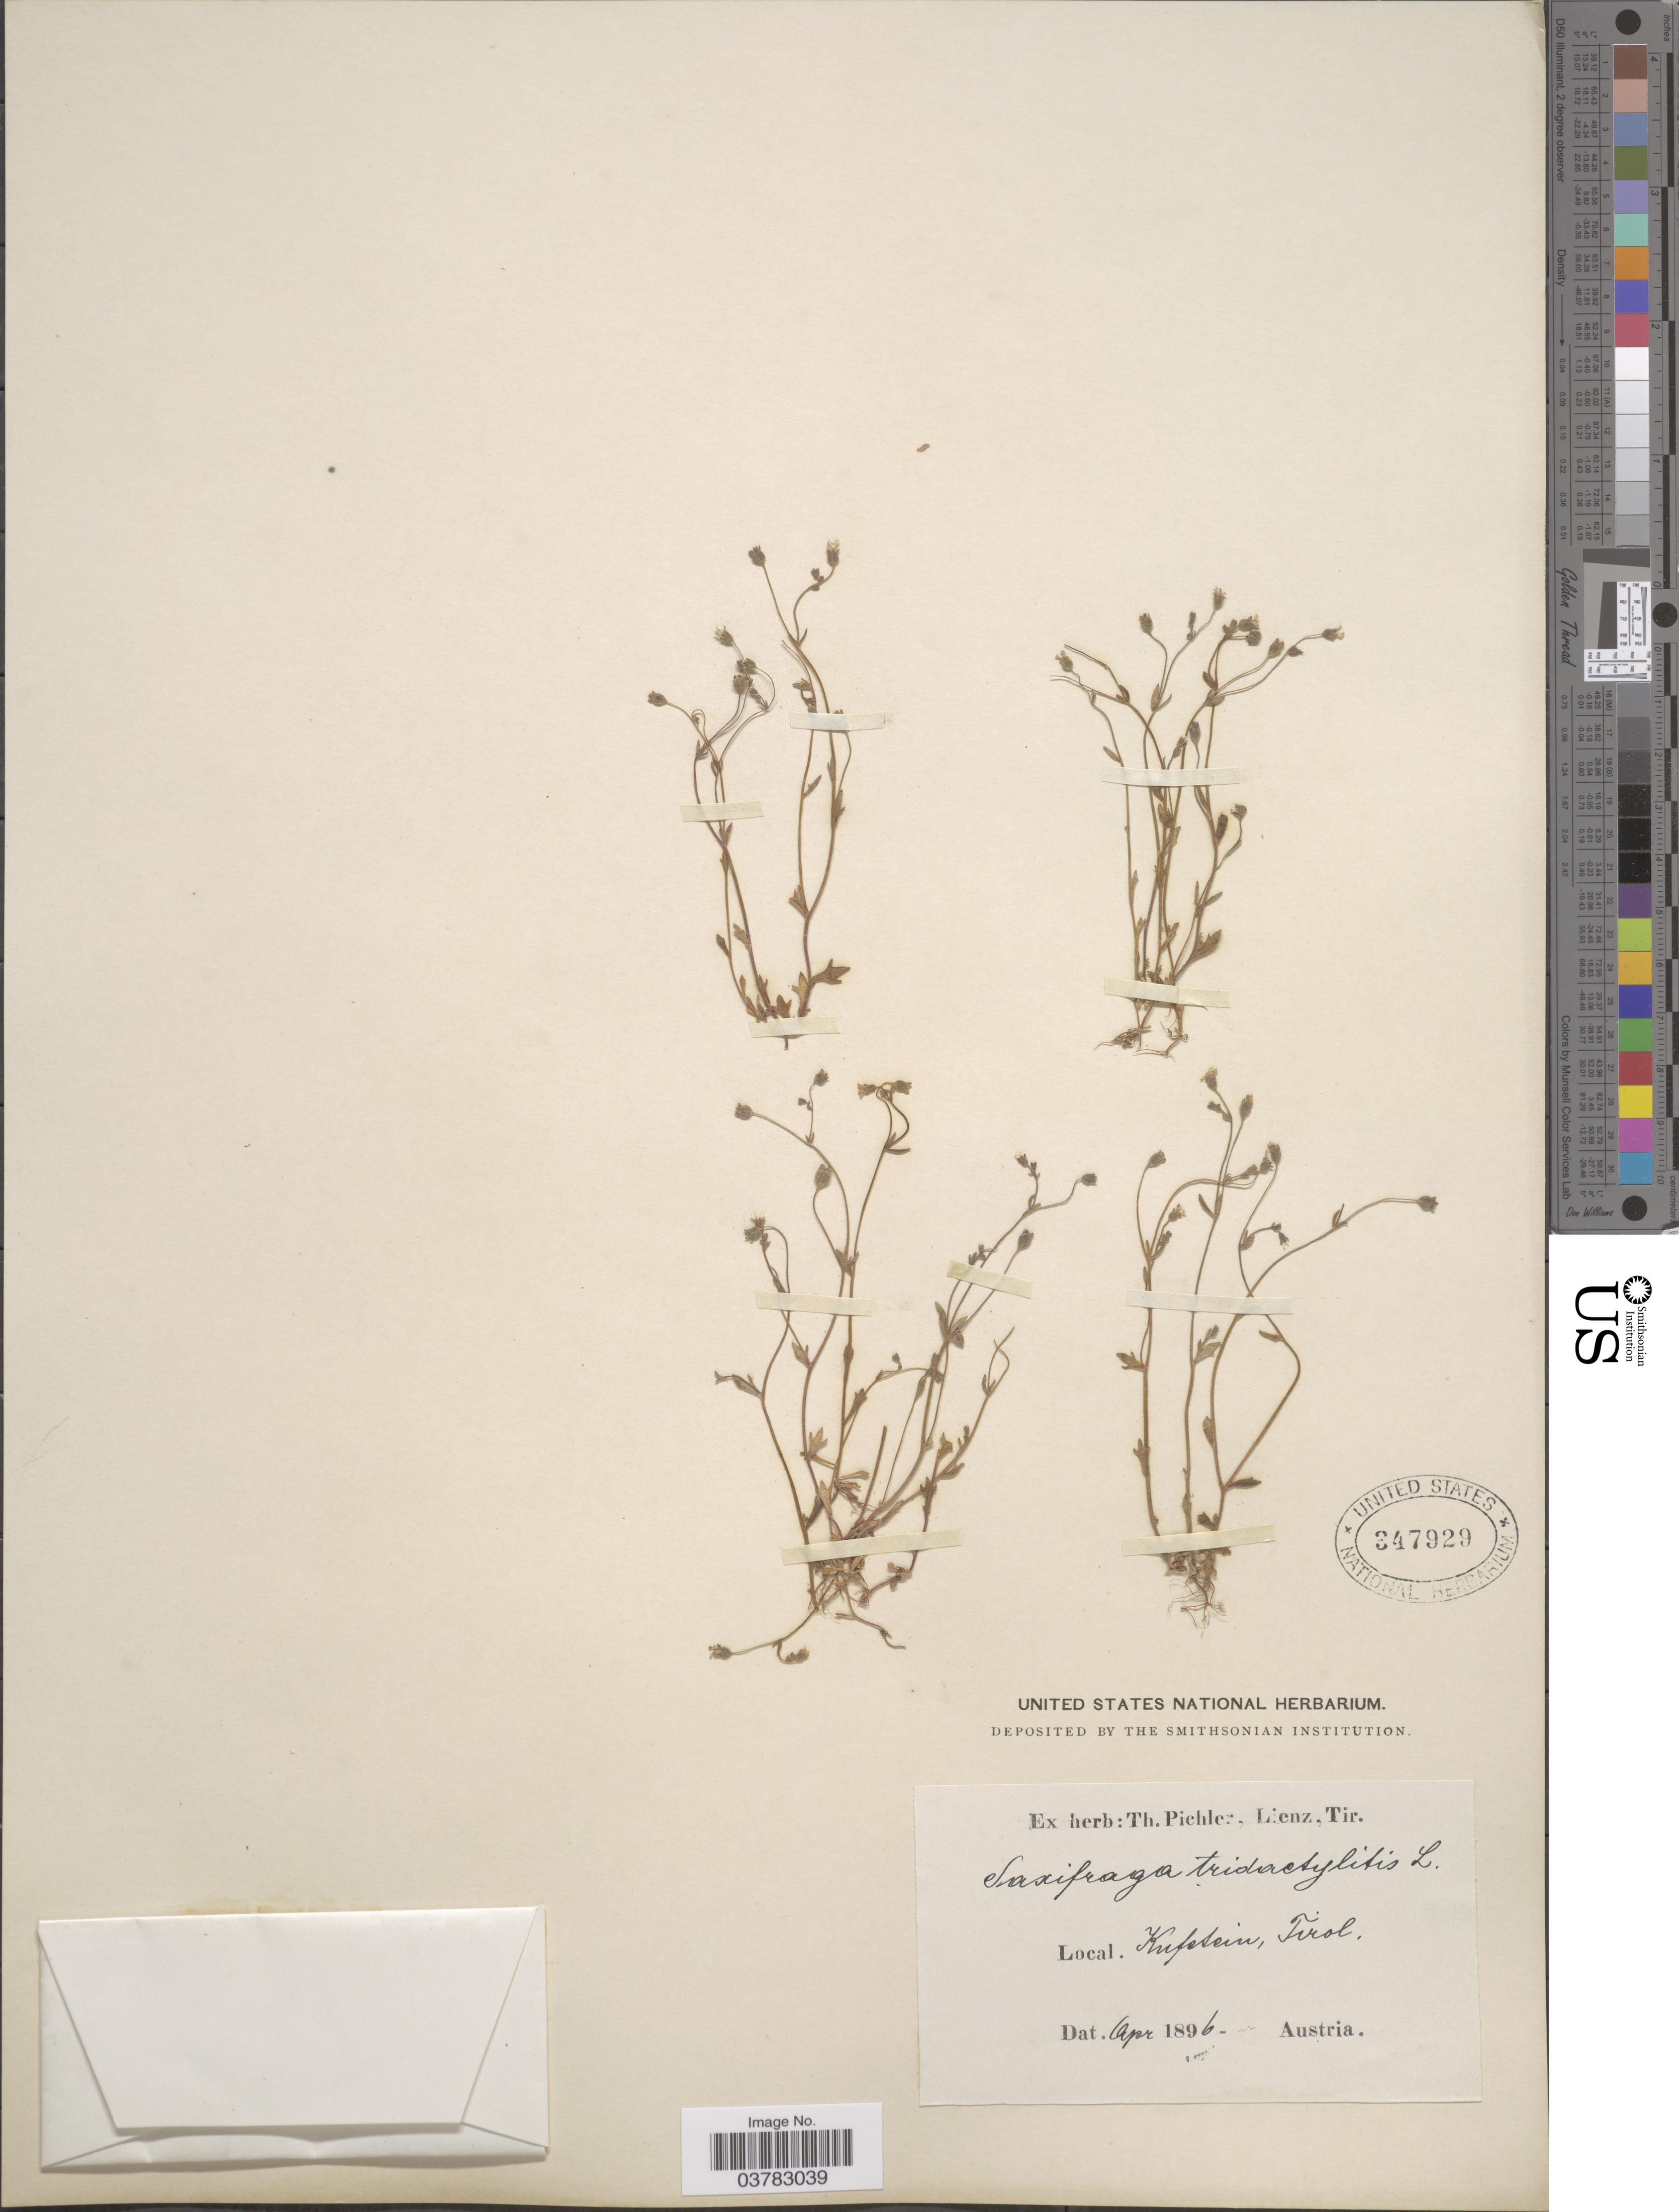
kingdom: Plantae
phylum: Tracheophyta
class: Magnoliopsida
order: Saxifragales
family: Saxifragaceae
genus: Saxifraga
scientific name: Saxifraga tridactylites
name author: L.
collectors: ex herb. T. Pichler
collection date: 1896-04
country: Austria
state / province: Tirol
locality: Kufstein.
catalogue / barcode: US 347929